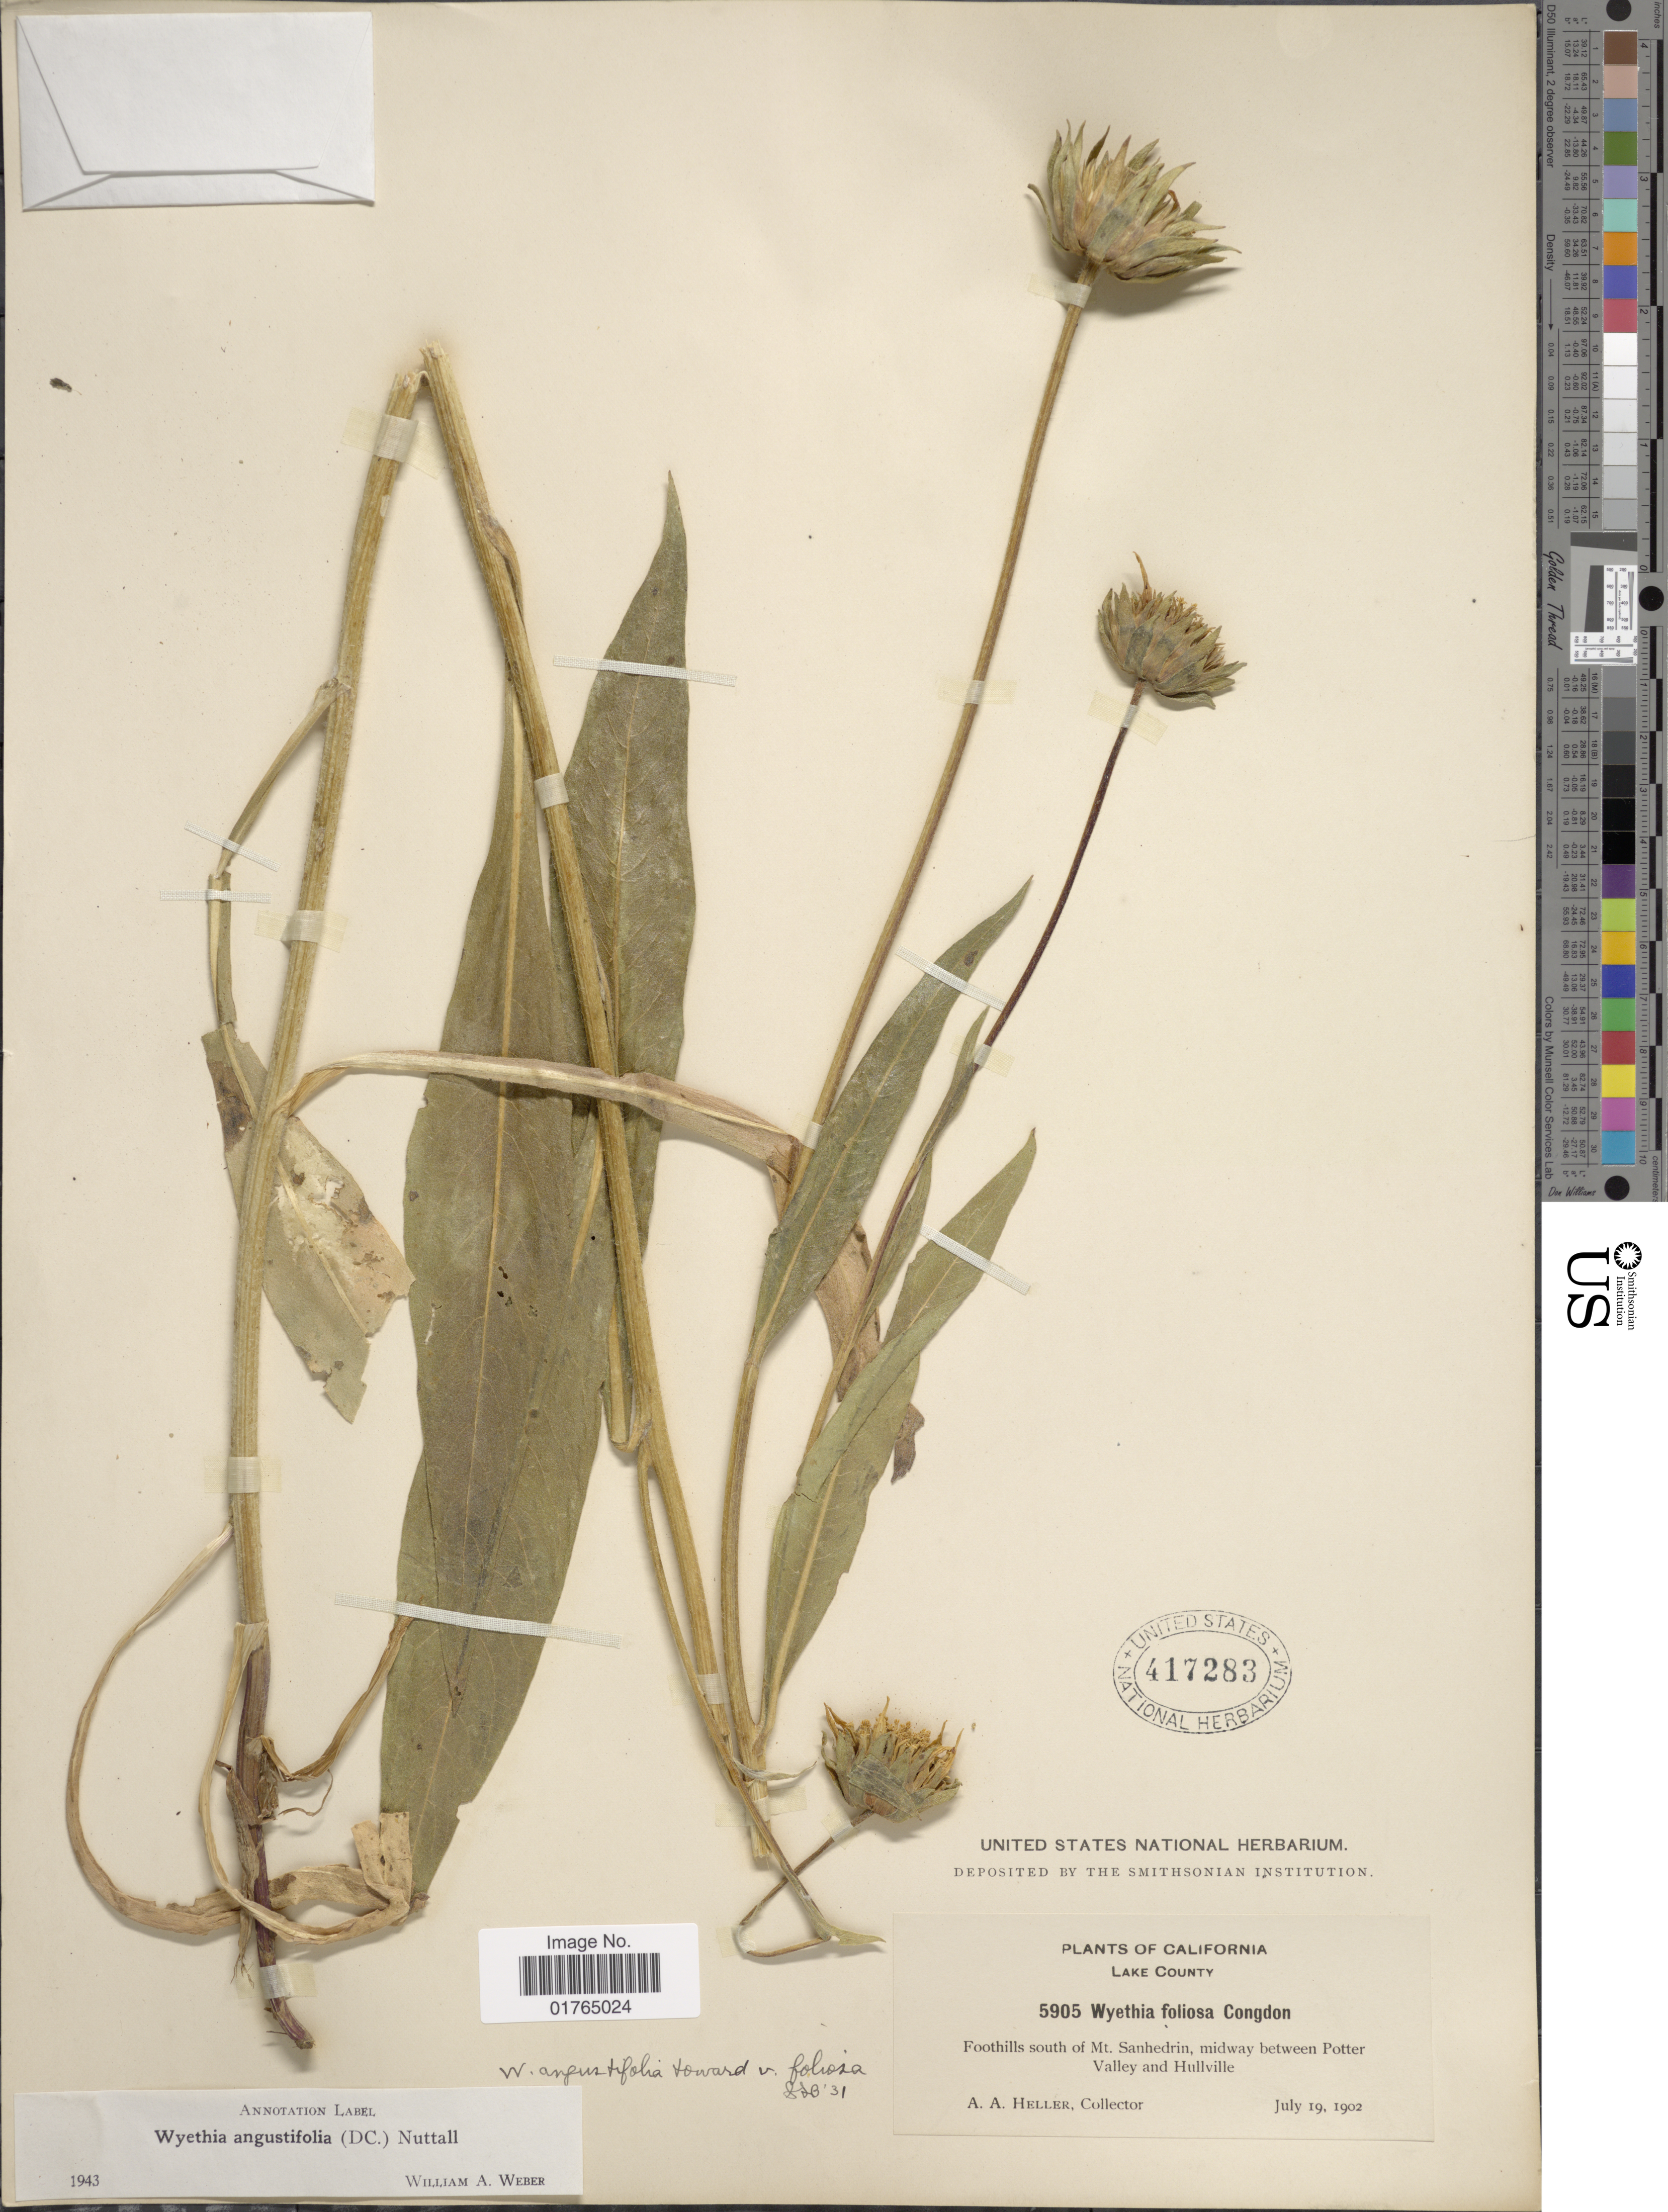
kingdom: Plantae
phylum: Tracheophyta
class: Magnoliopsida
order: Asterales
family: Asteraceae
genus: Wyethia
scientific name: Wyethia angustifolia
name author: (DC.) Nutt.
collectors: A. A. Heller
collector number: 5905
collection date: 1902-07-19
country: United States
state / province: California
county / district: Lake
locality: Lake County, foothills south of Mt. Sanhedrin, midway between Potter Valley and Hullville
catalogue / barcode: US 417283